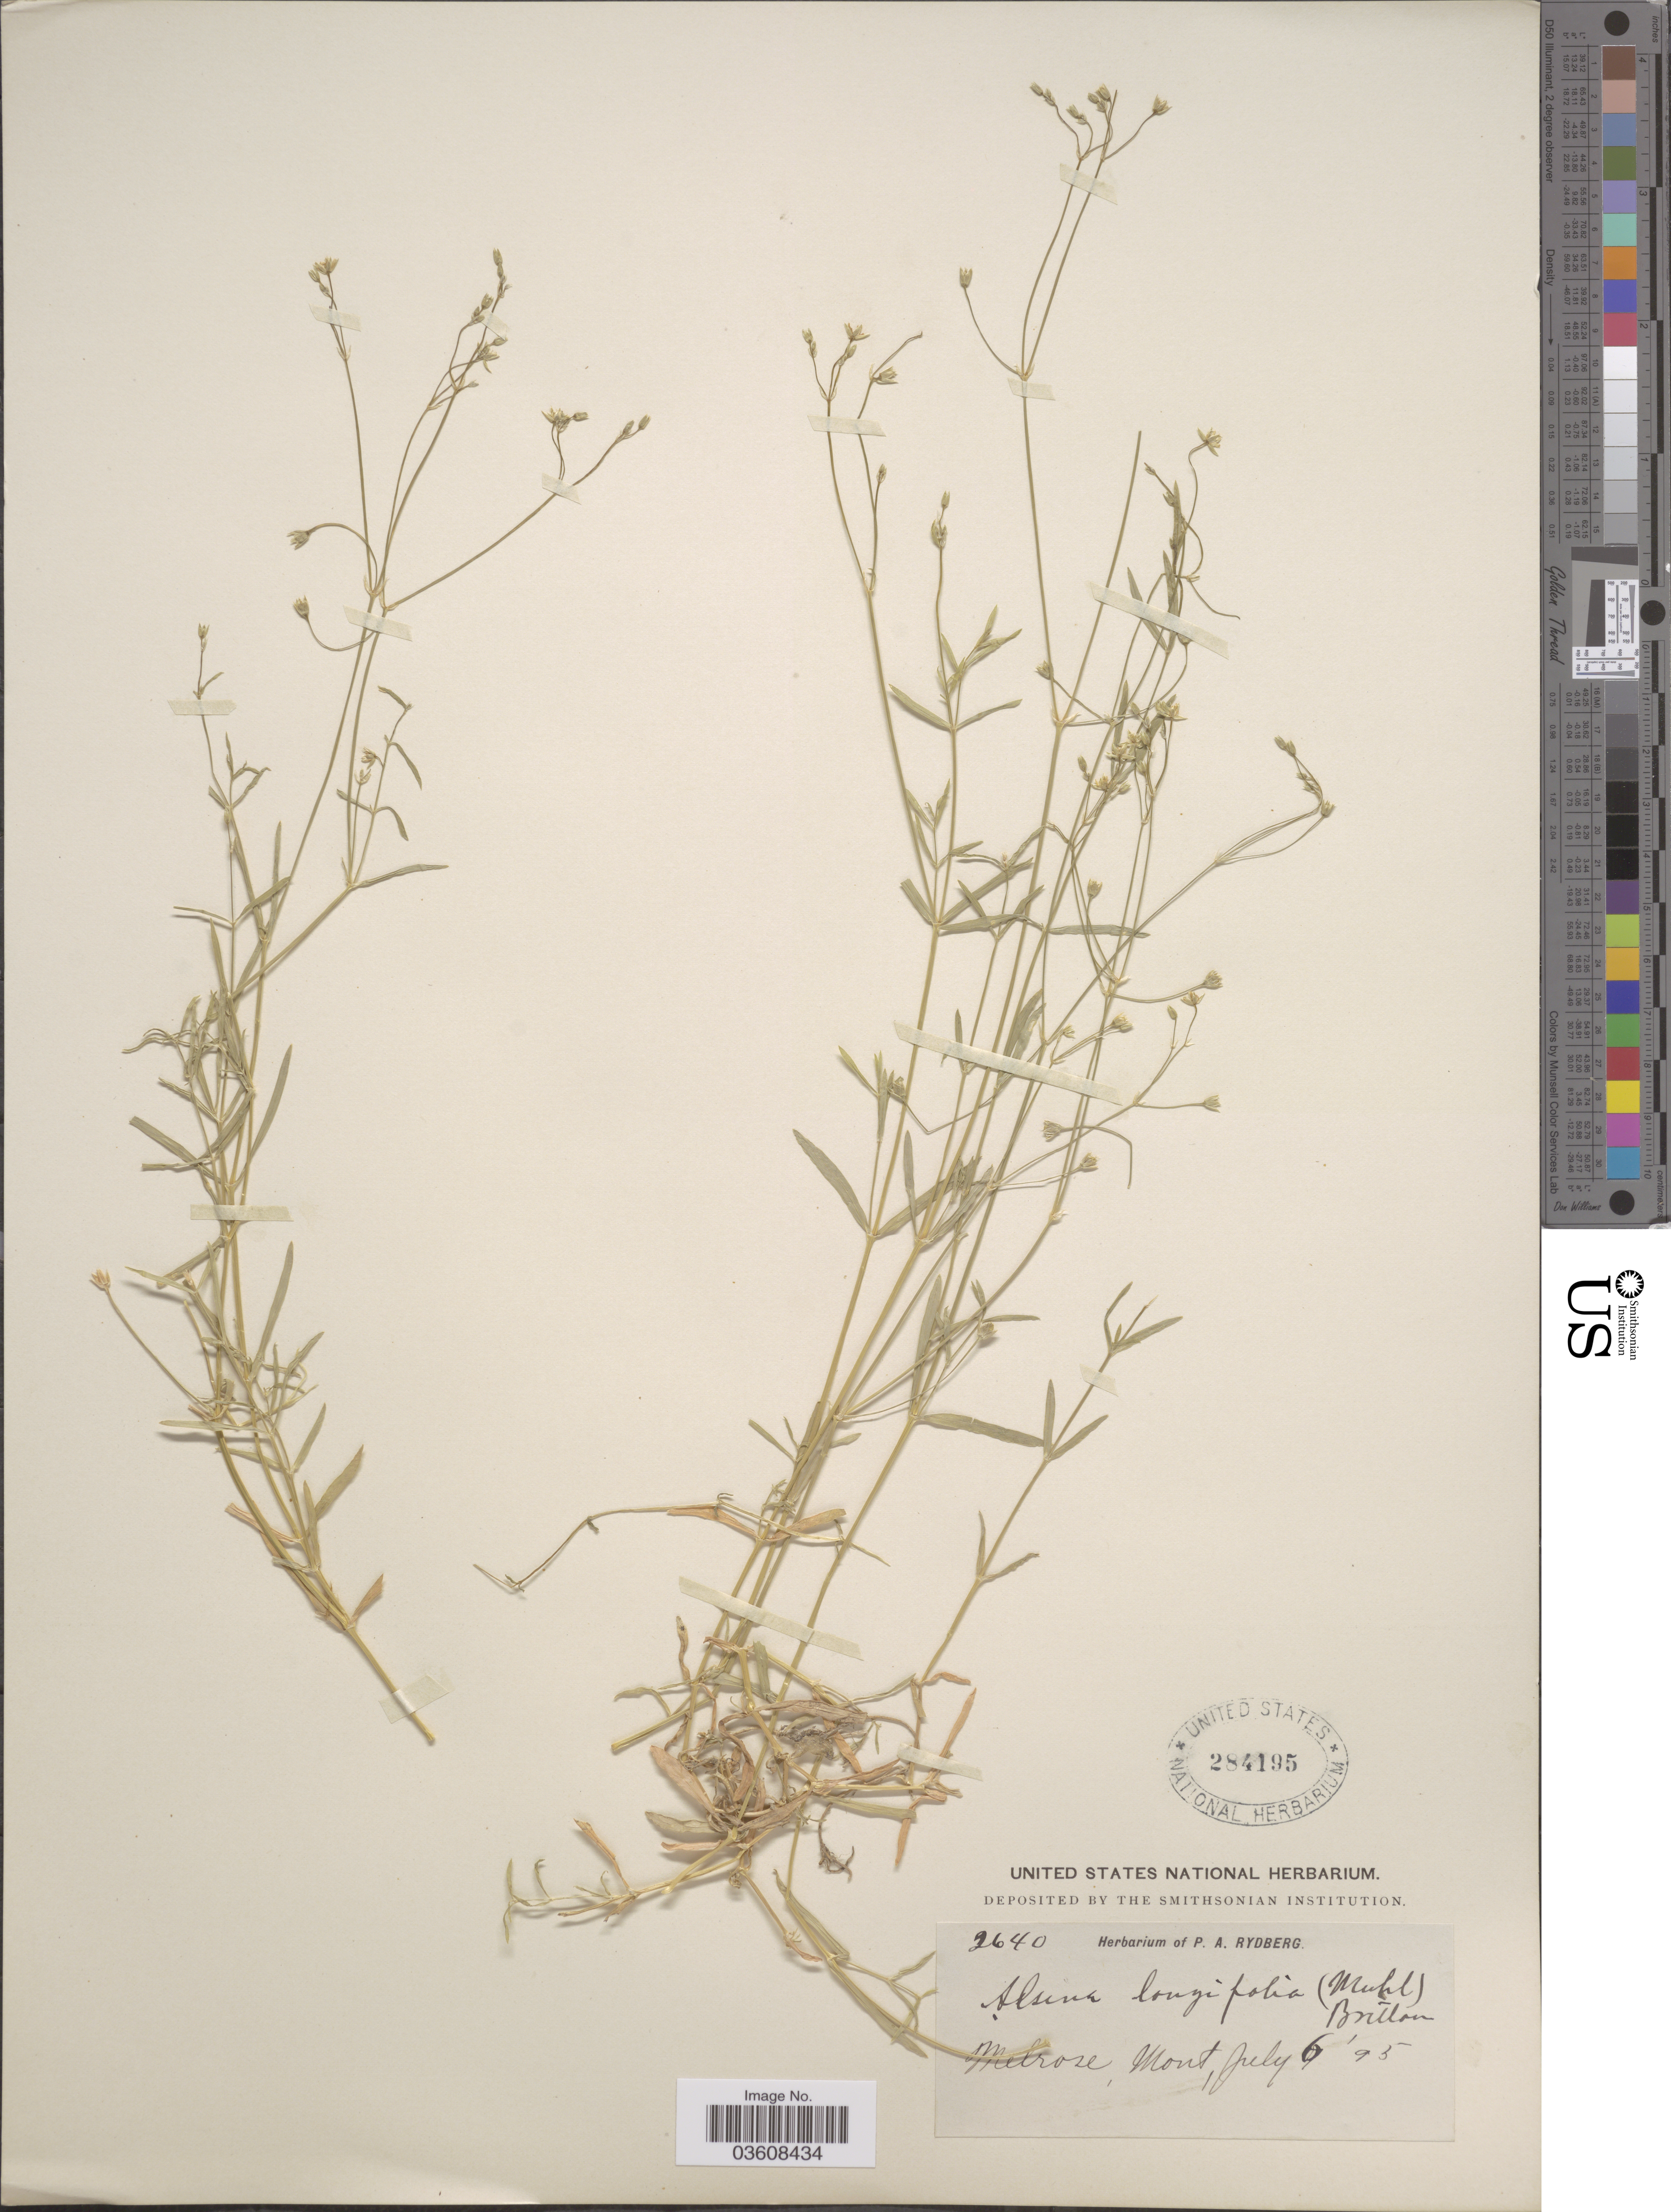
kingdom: Plantae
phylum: Tracheophyta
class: Magnoliopsida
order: Caryophyllales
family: Caryophyllaceae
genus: Stellaria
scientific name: Stellaria longifolia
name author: Muhl. ex Willd.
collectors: ex herb. P. A. Rydberg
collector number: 2640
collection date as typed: Transcribed d/m/y: 6/7/95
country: United States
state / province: Montana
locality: Melrose.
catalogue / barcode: US 284195